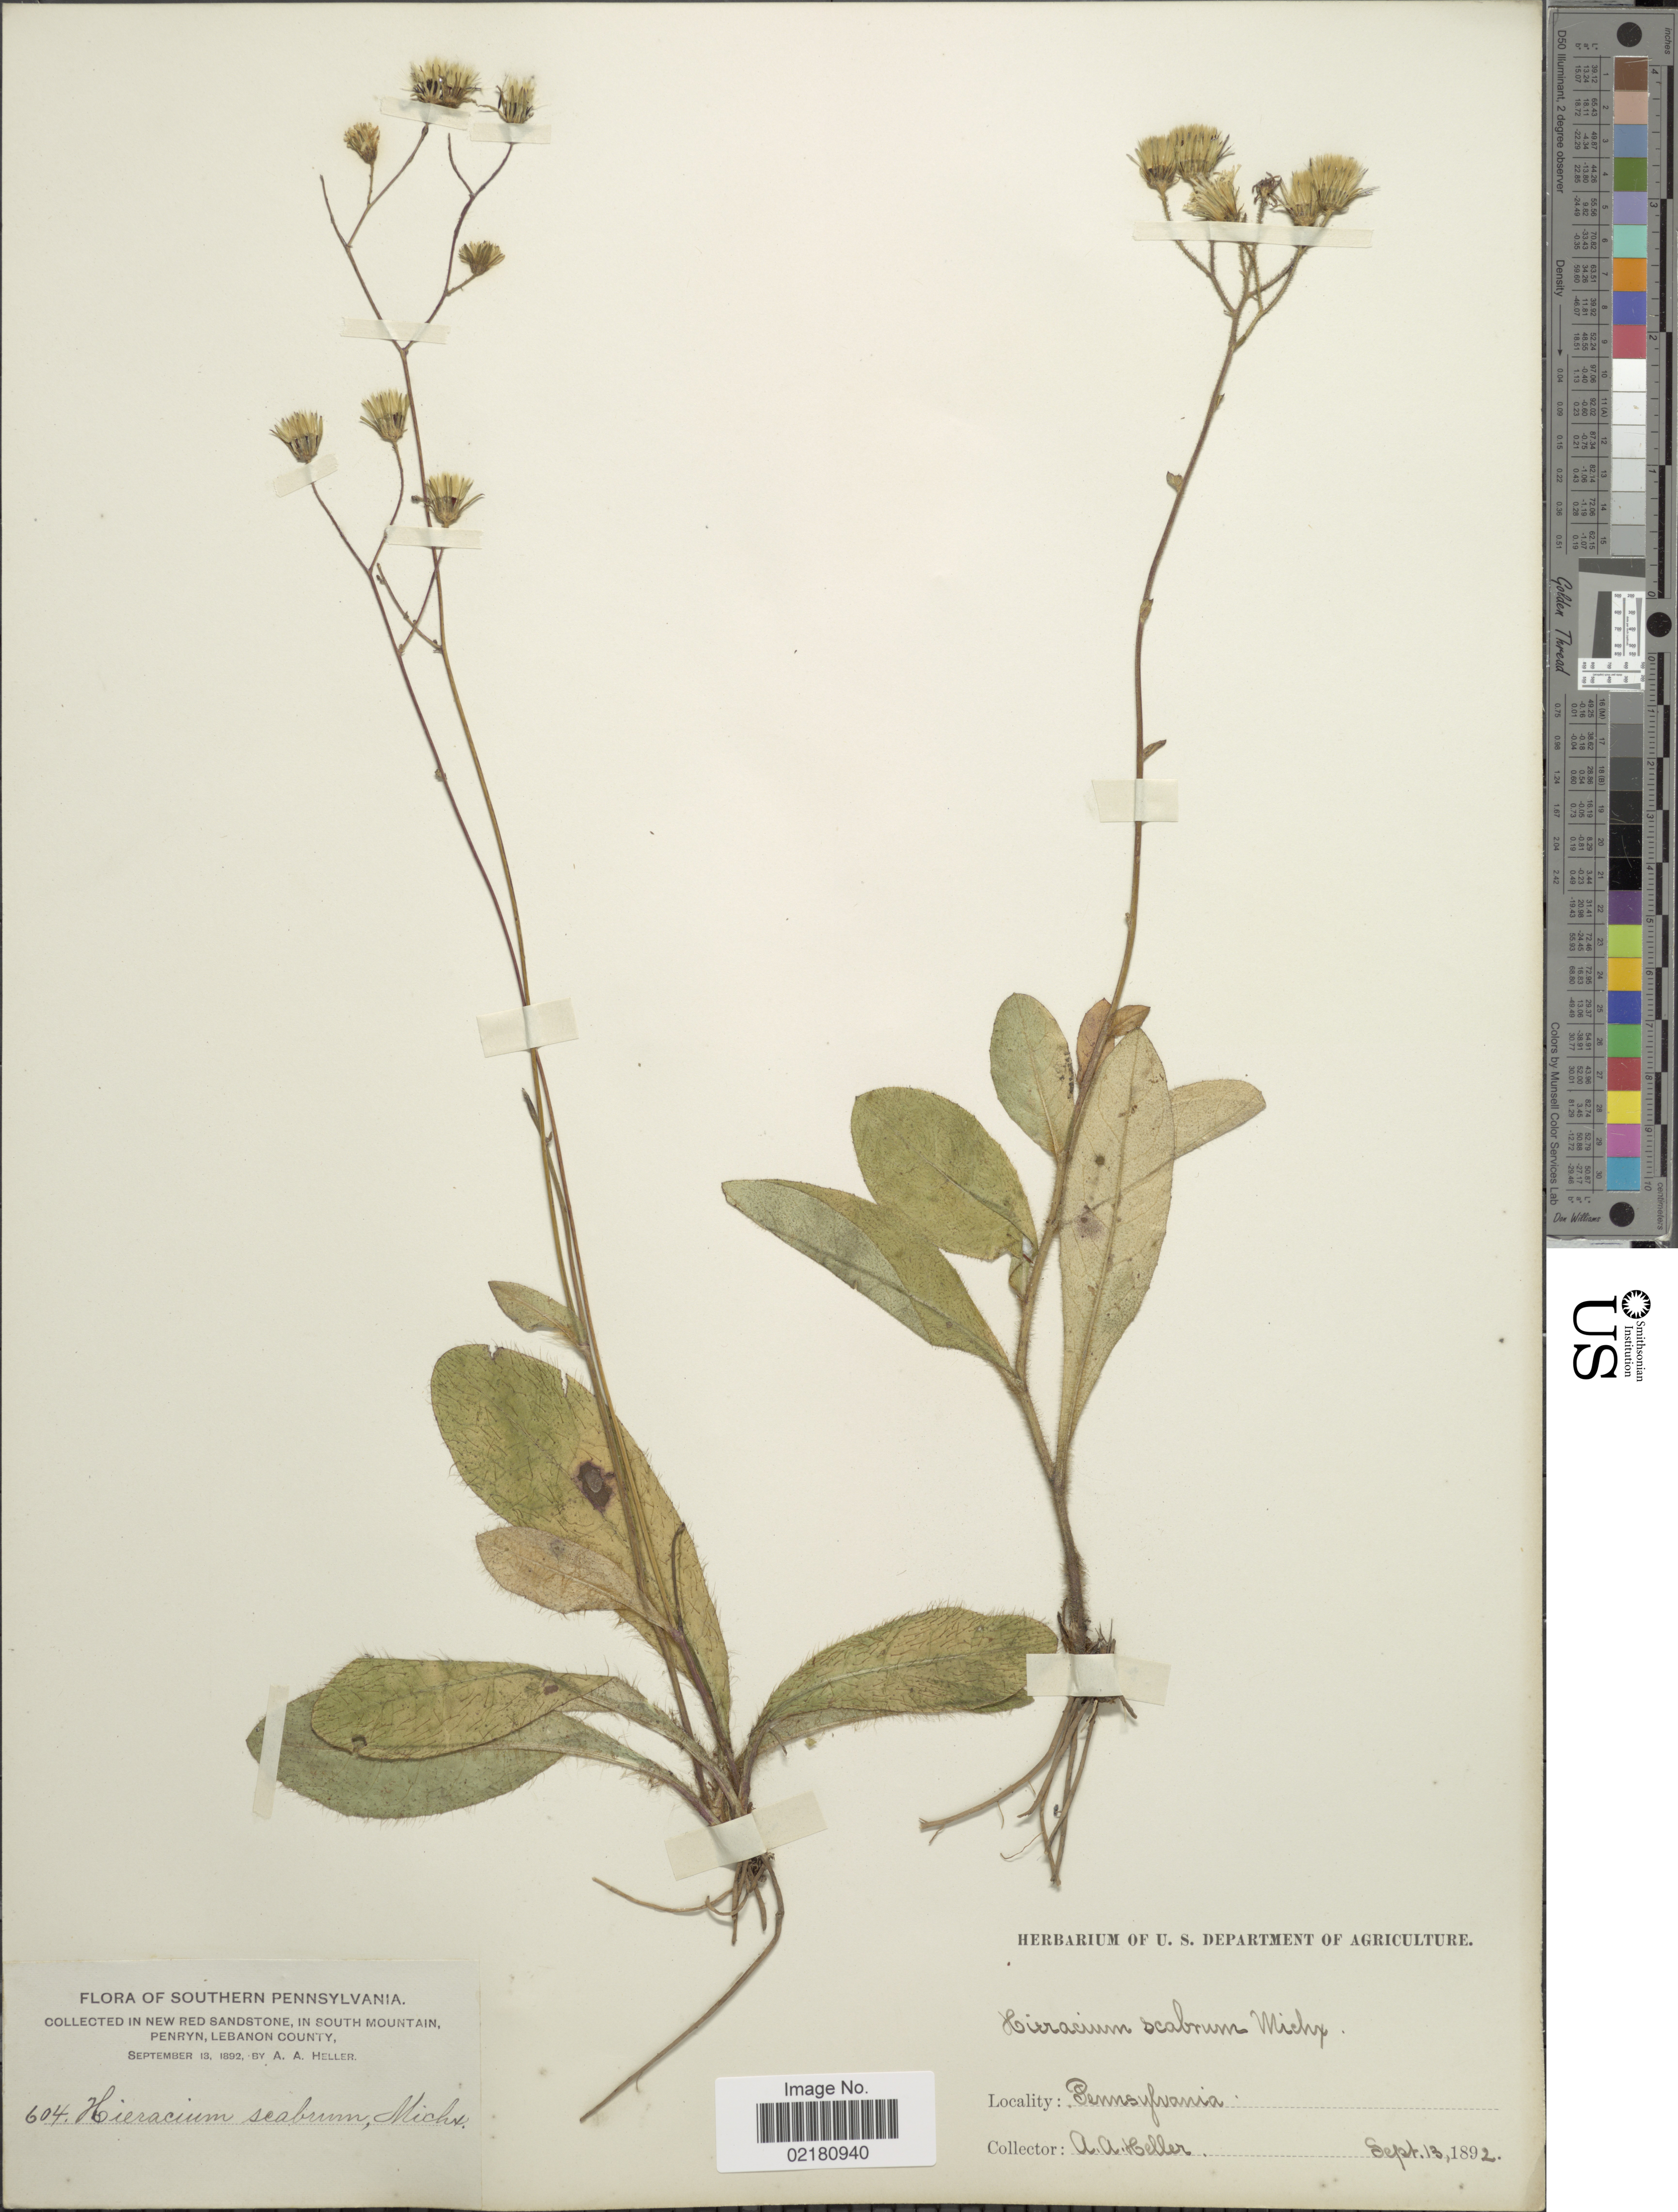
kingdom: Plantae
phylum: Tracheophyta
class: Magnoliopsida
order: Asterales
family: Asteraceae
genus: Pilosella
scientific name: Pilosella verruculata subsp. verruculata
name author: (Link) Soják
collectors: A. A. Heller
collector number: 604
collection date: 1892-09-13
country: United States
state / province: Pennsylvania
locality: Southern Pennsylvania. New red sandstone, in south mountain, penryn, lebanon county.